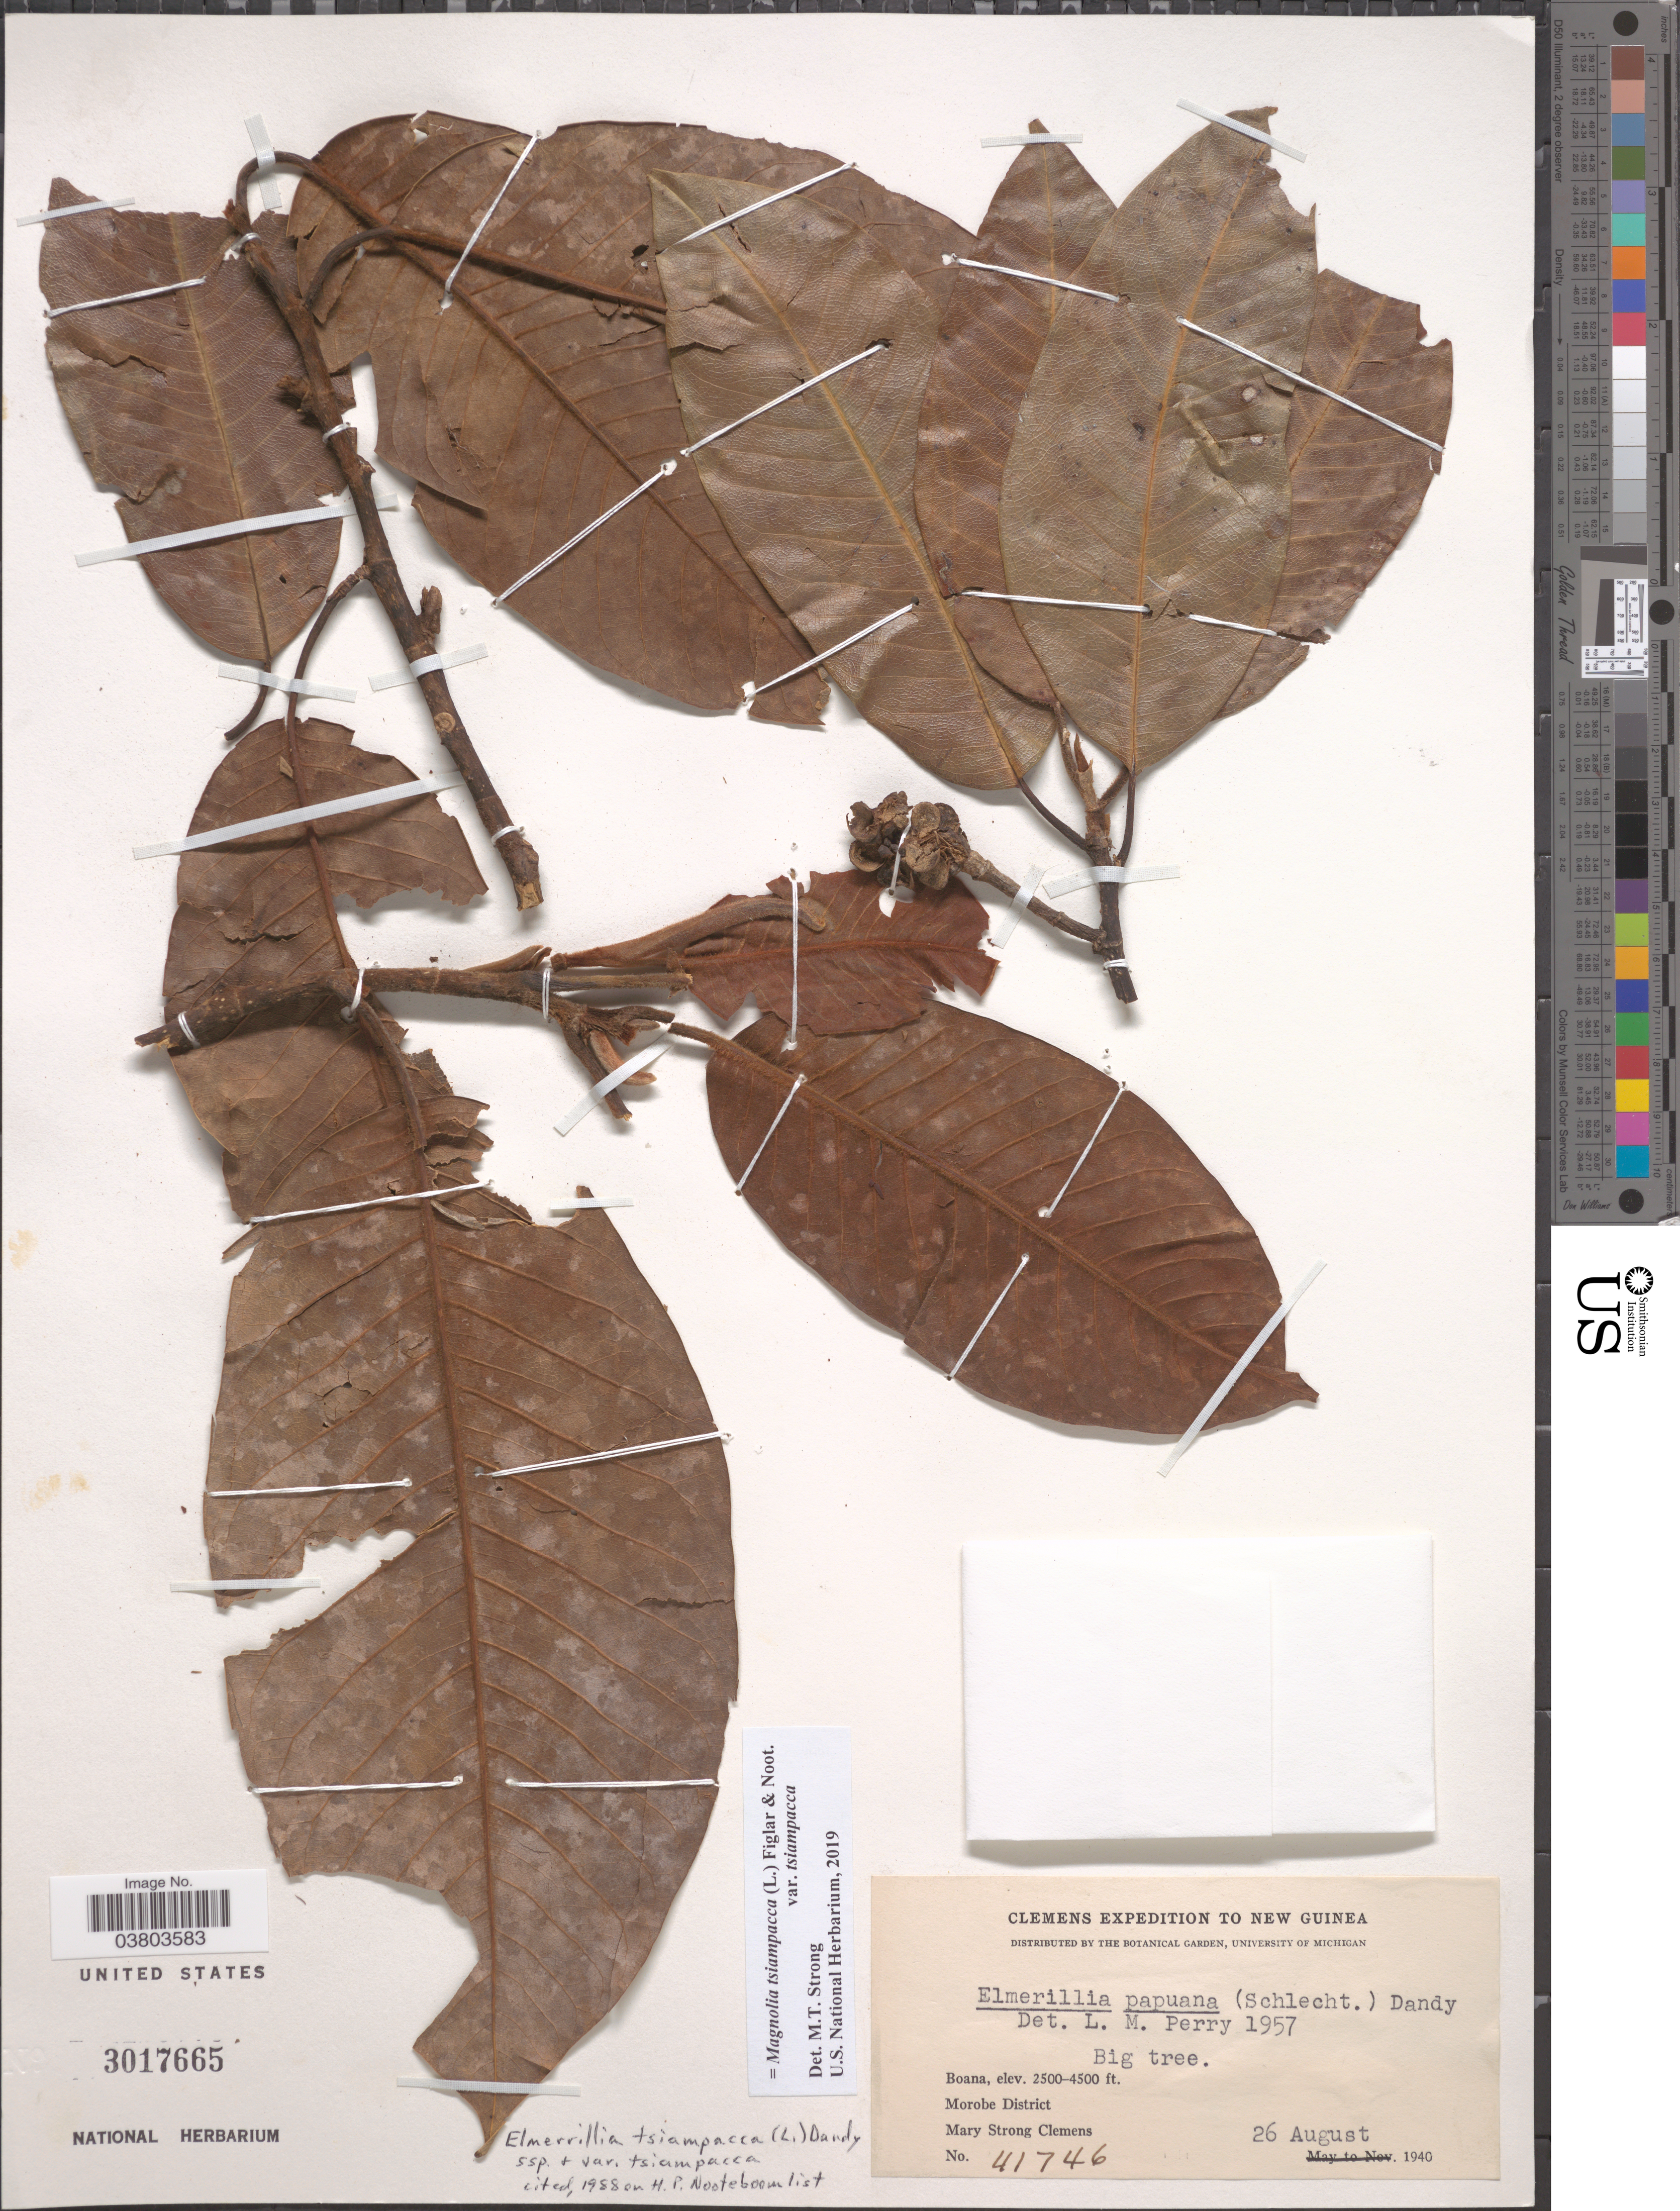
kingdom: Plantae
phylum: Tracheophyta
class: Magnoliopsida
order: Magnoliales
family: Magnoliaceae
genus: Magnolia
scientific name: Magnolia tsiampacca var. tsiampacca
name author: (L.) Figlar & Noot.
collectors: M. S. Clemens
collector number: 41746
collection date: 1940-08-26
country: Papua New Guinea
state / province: Morobe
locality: New Guinea. Boana. Morobe District.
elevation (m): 762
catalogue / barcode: US 3017665